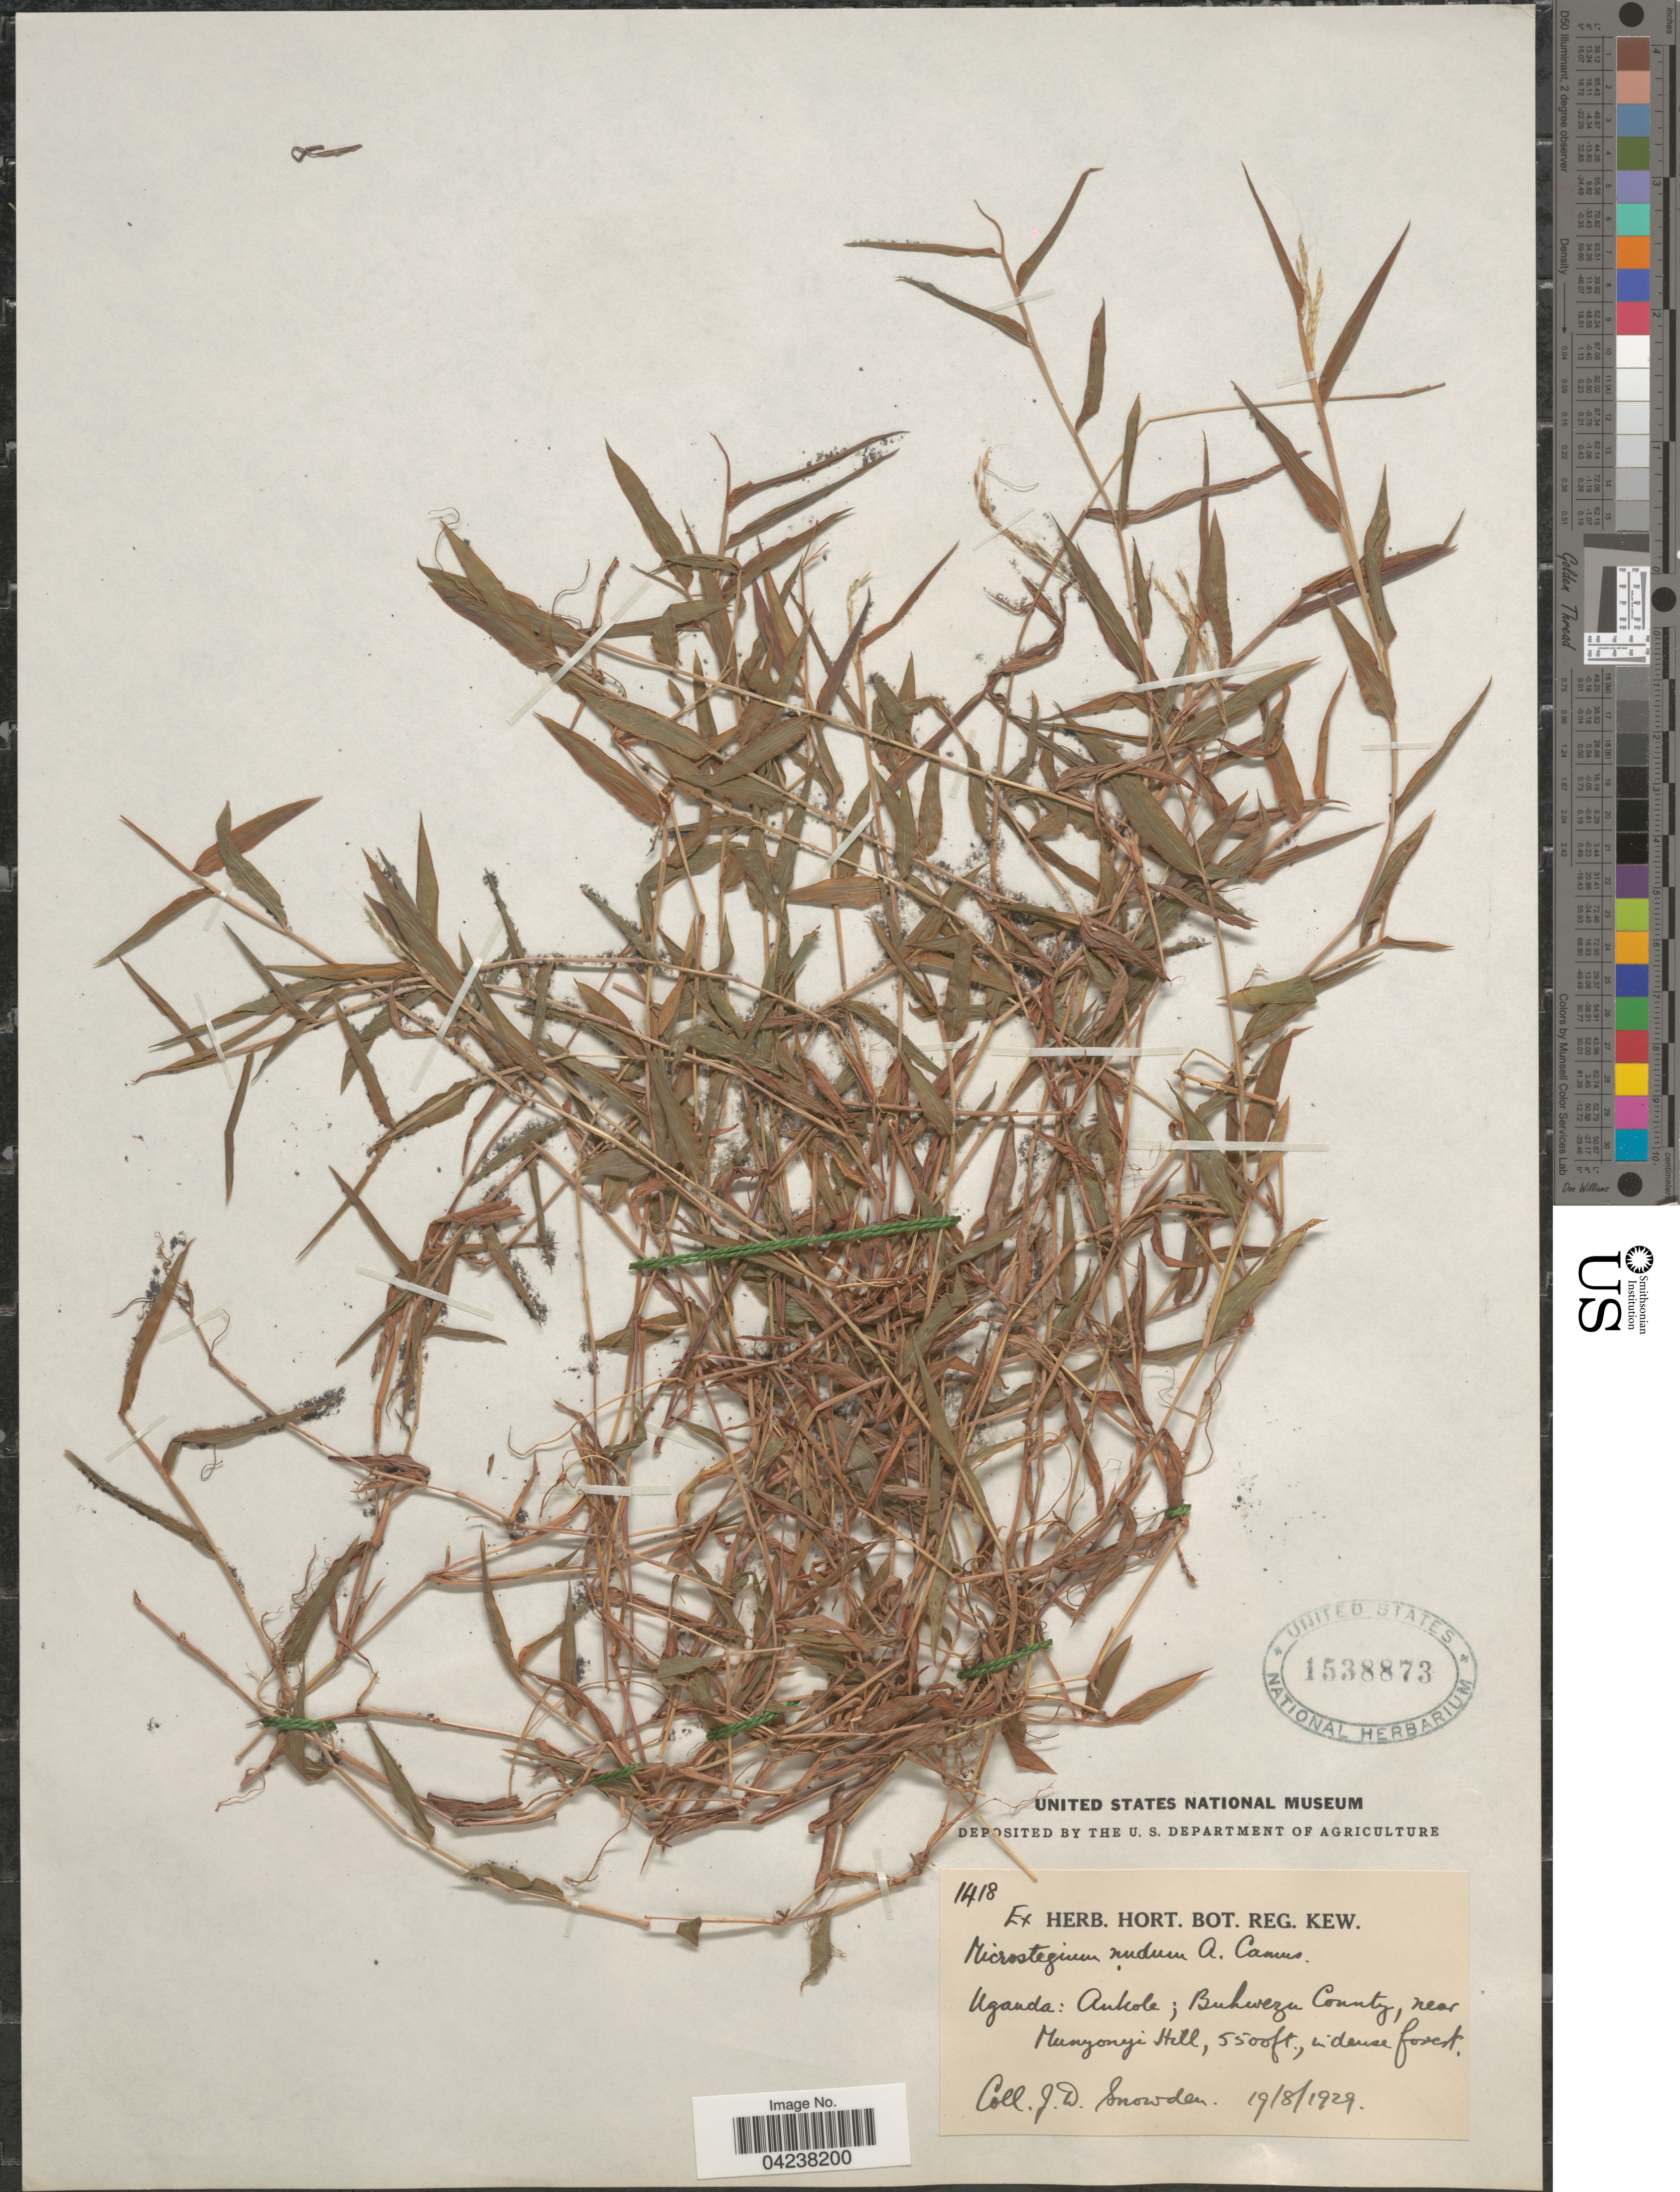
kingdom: Plantae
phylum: Tracheophyta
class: Liliopsida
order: Poales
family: Poaceae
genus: Microstegium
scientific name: Microstegium nudum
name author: (Trin.) A. Camus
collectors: J. Snowden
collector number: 1418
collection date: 1929-08-19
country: Uganda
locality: Ankole; Buhwezu County, near Munyonyi Hill.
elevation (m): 1676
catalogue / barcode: US 1538873